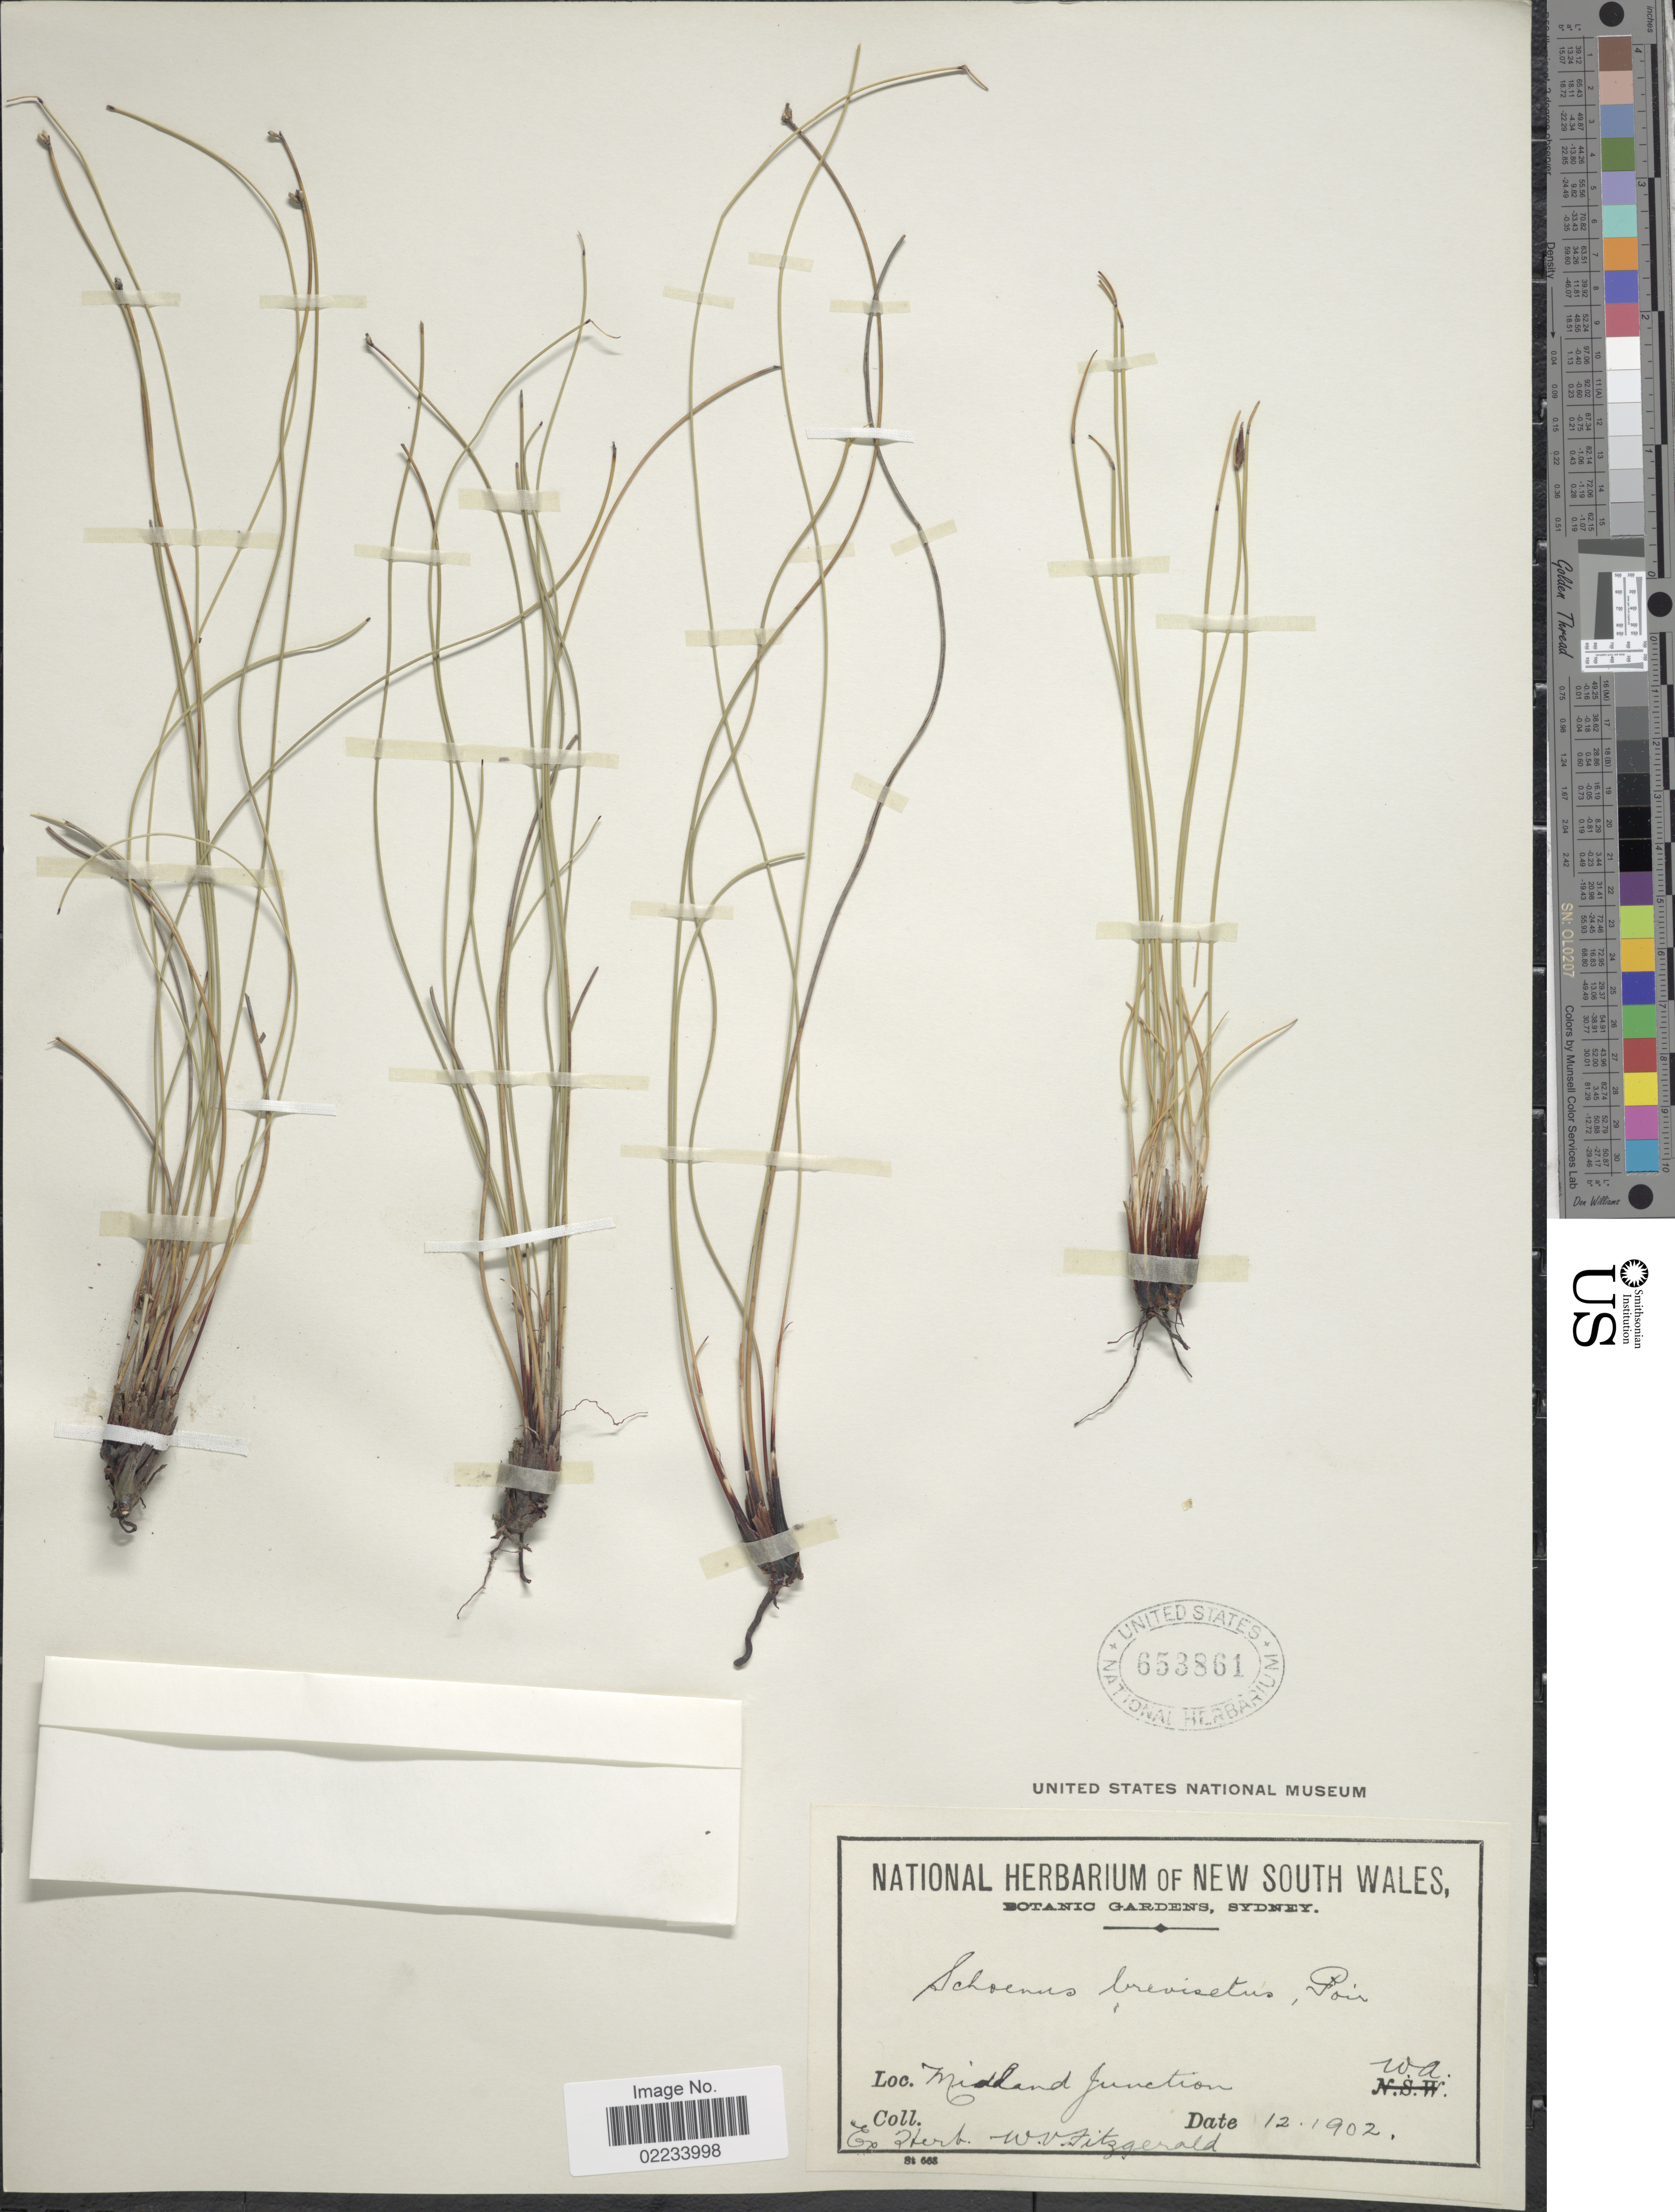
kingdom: Plantae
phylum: Tracheophyta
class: Liliopsida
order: Poales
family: Cyperaceae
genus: Schoenus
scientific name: Schoenus brevisetis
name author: (R. Br.) Roem. & Schult.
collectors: Ex herb. W. V. Fitzgerald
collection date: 1902-12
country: Australia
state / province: Western Australia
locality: Midland Junction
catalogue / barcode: US 653861